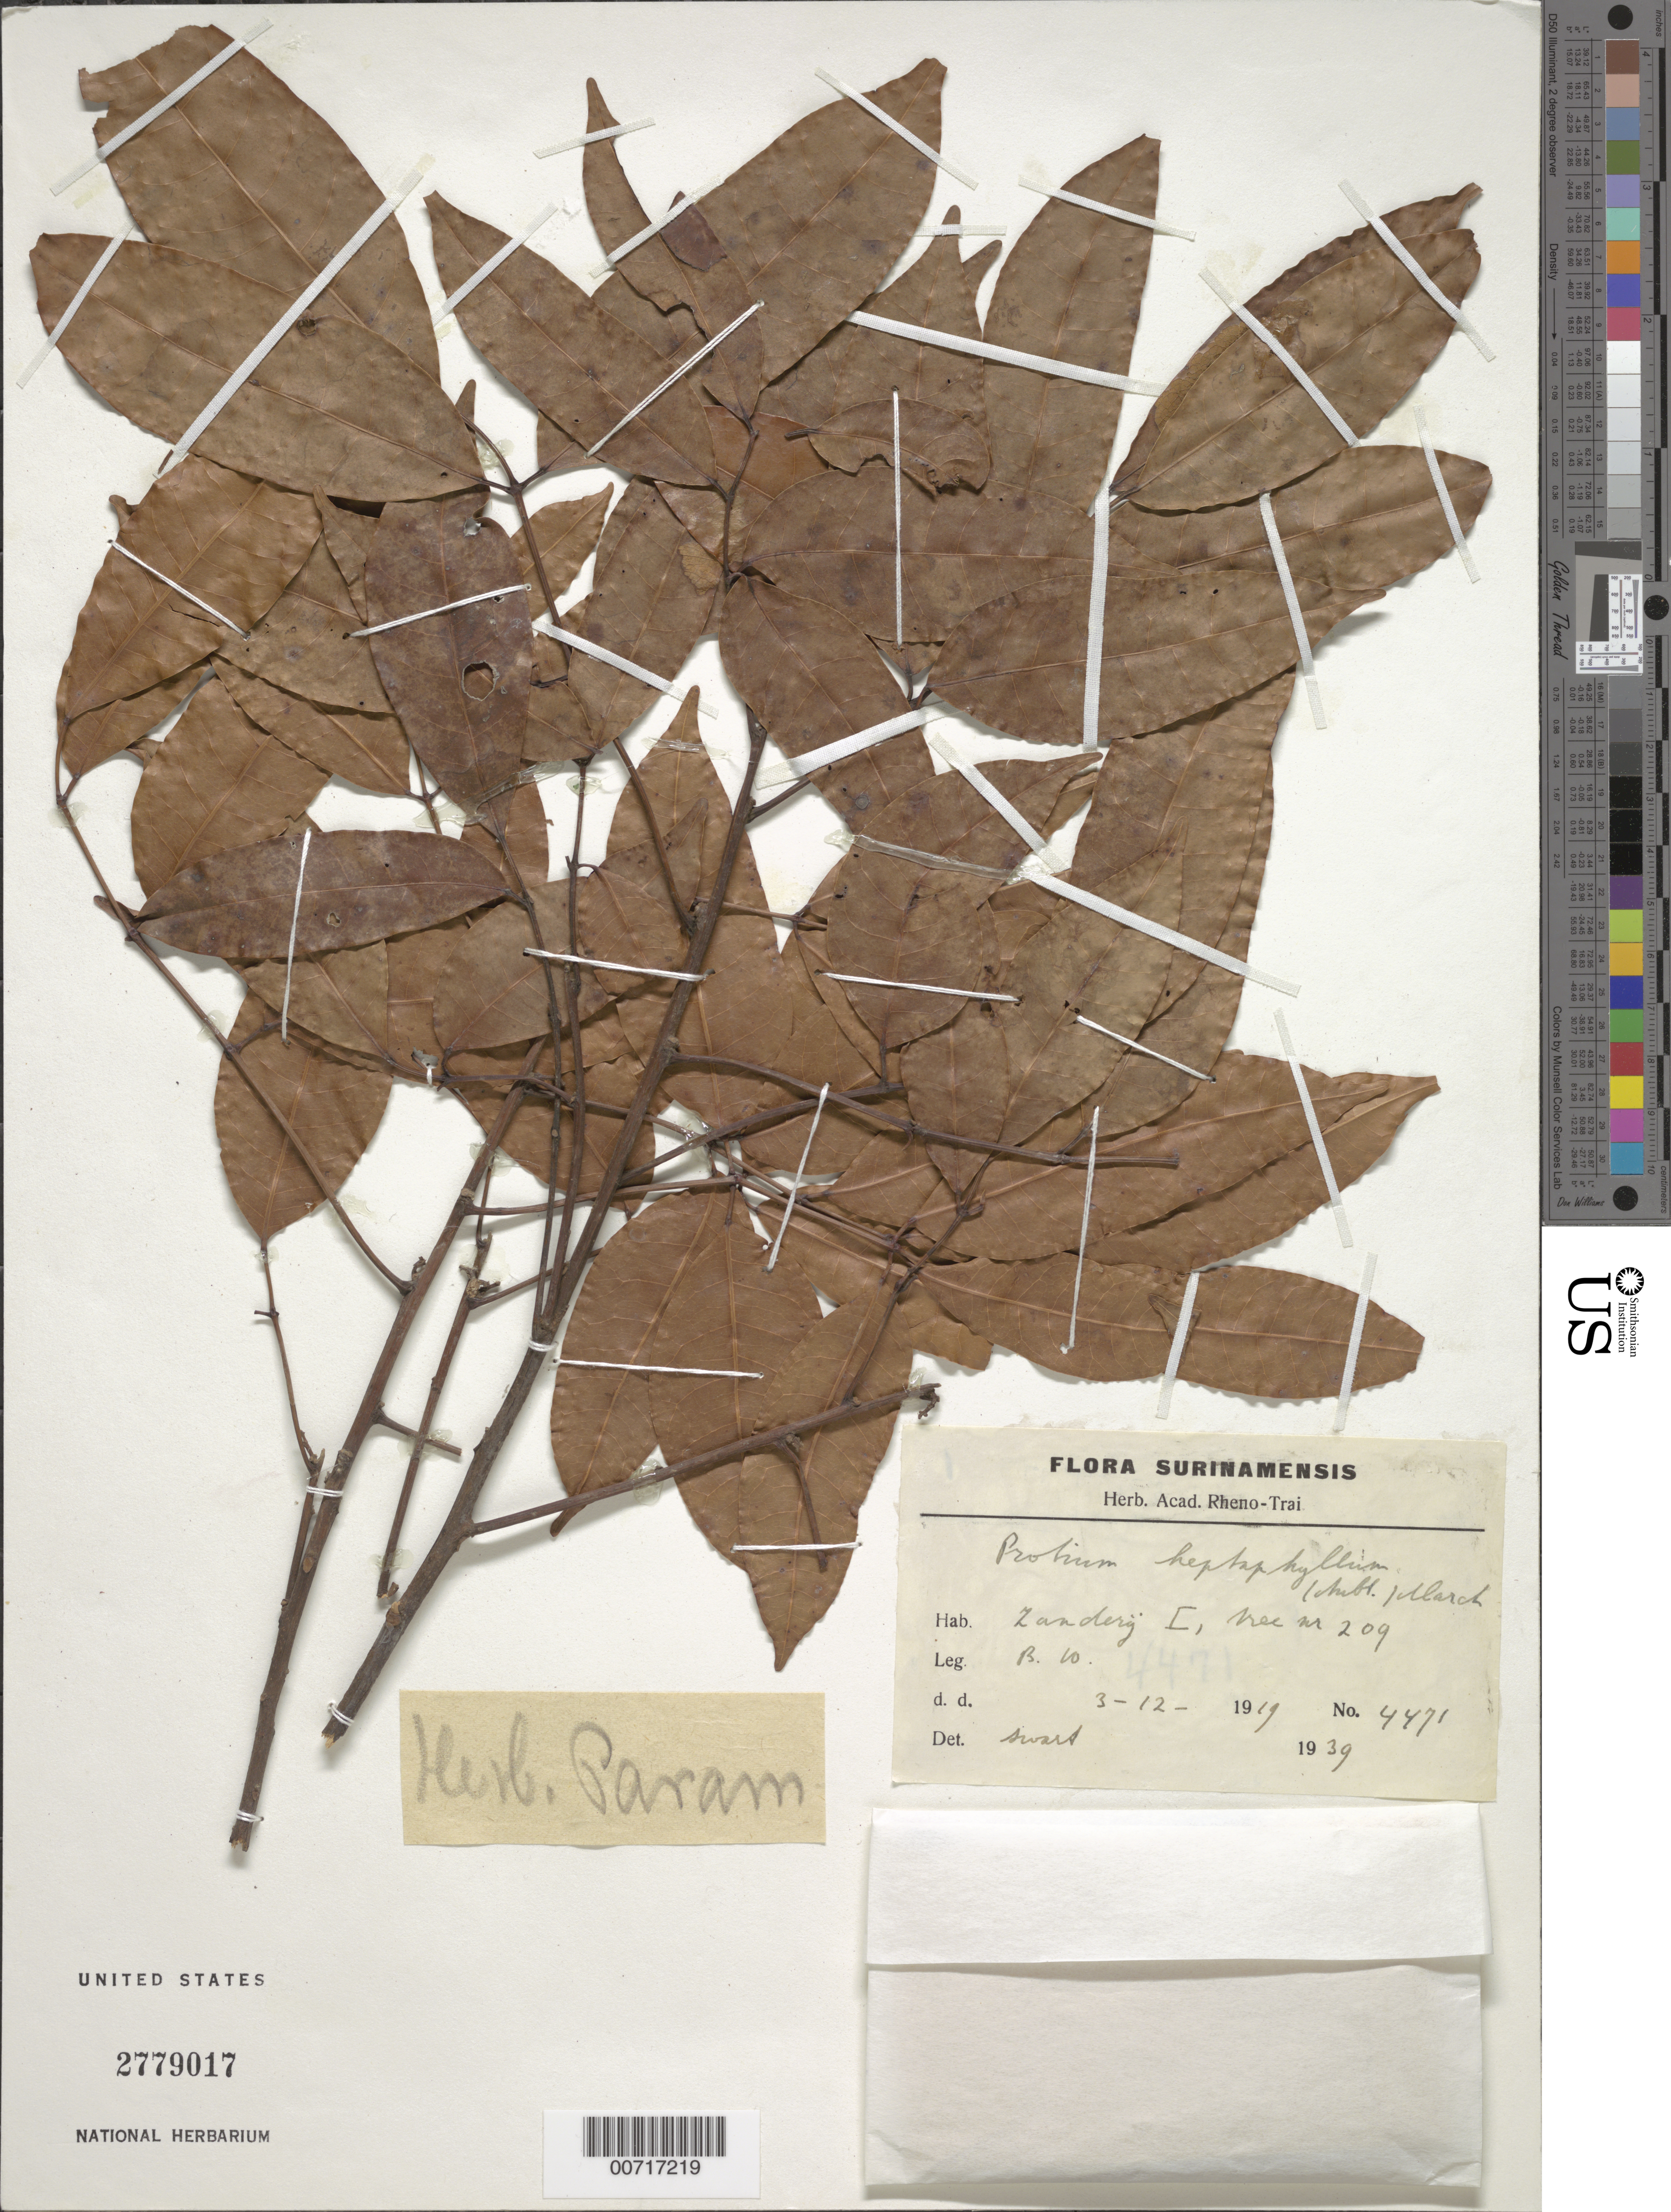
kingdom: Plantae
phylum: Tracheophyta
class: Magnoliopsida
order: Sapindales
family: Burseraceae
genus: Protium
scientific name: Protium heptaphyllum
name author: (Aubl.) Marchand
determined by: Swart, Jan J., (UTRECHT)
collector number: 4471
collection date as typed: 3-Dec-19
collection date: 1919-12-03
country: Suriname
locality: Zanderij I., Forest Reserve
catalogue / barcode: US 2779017